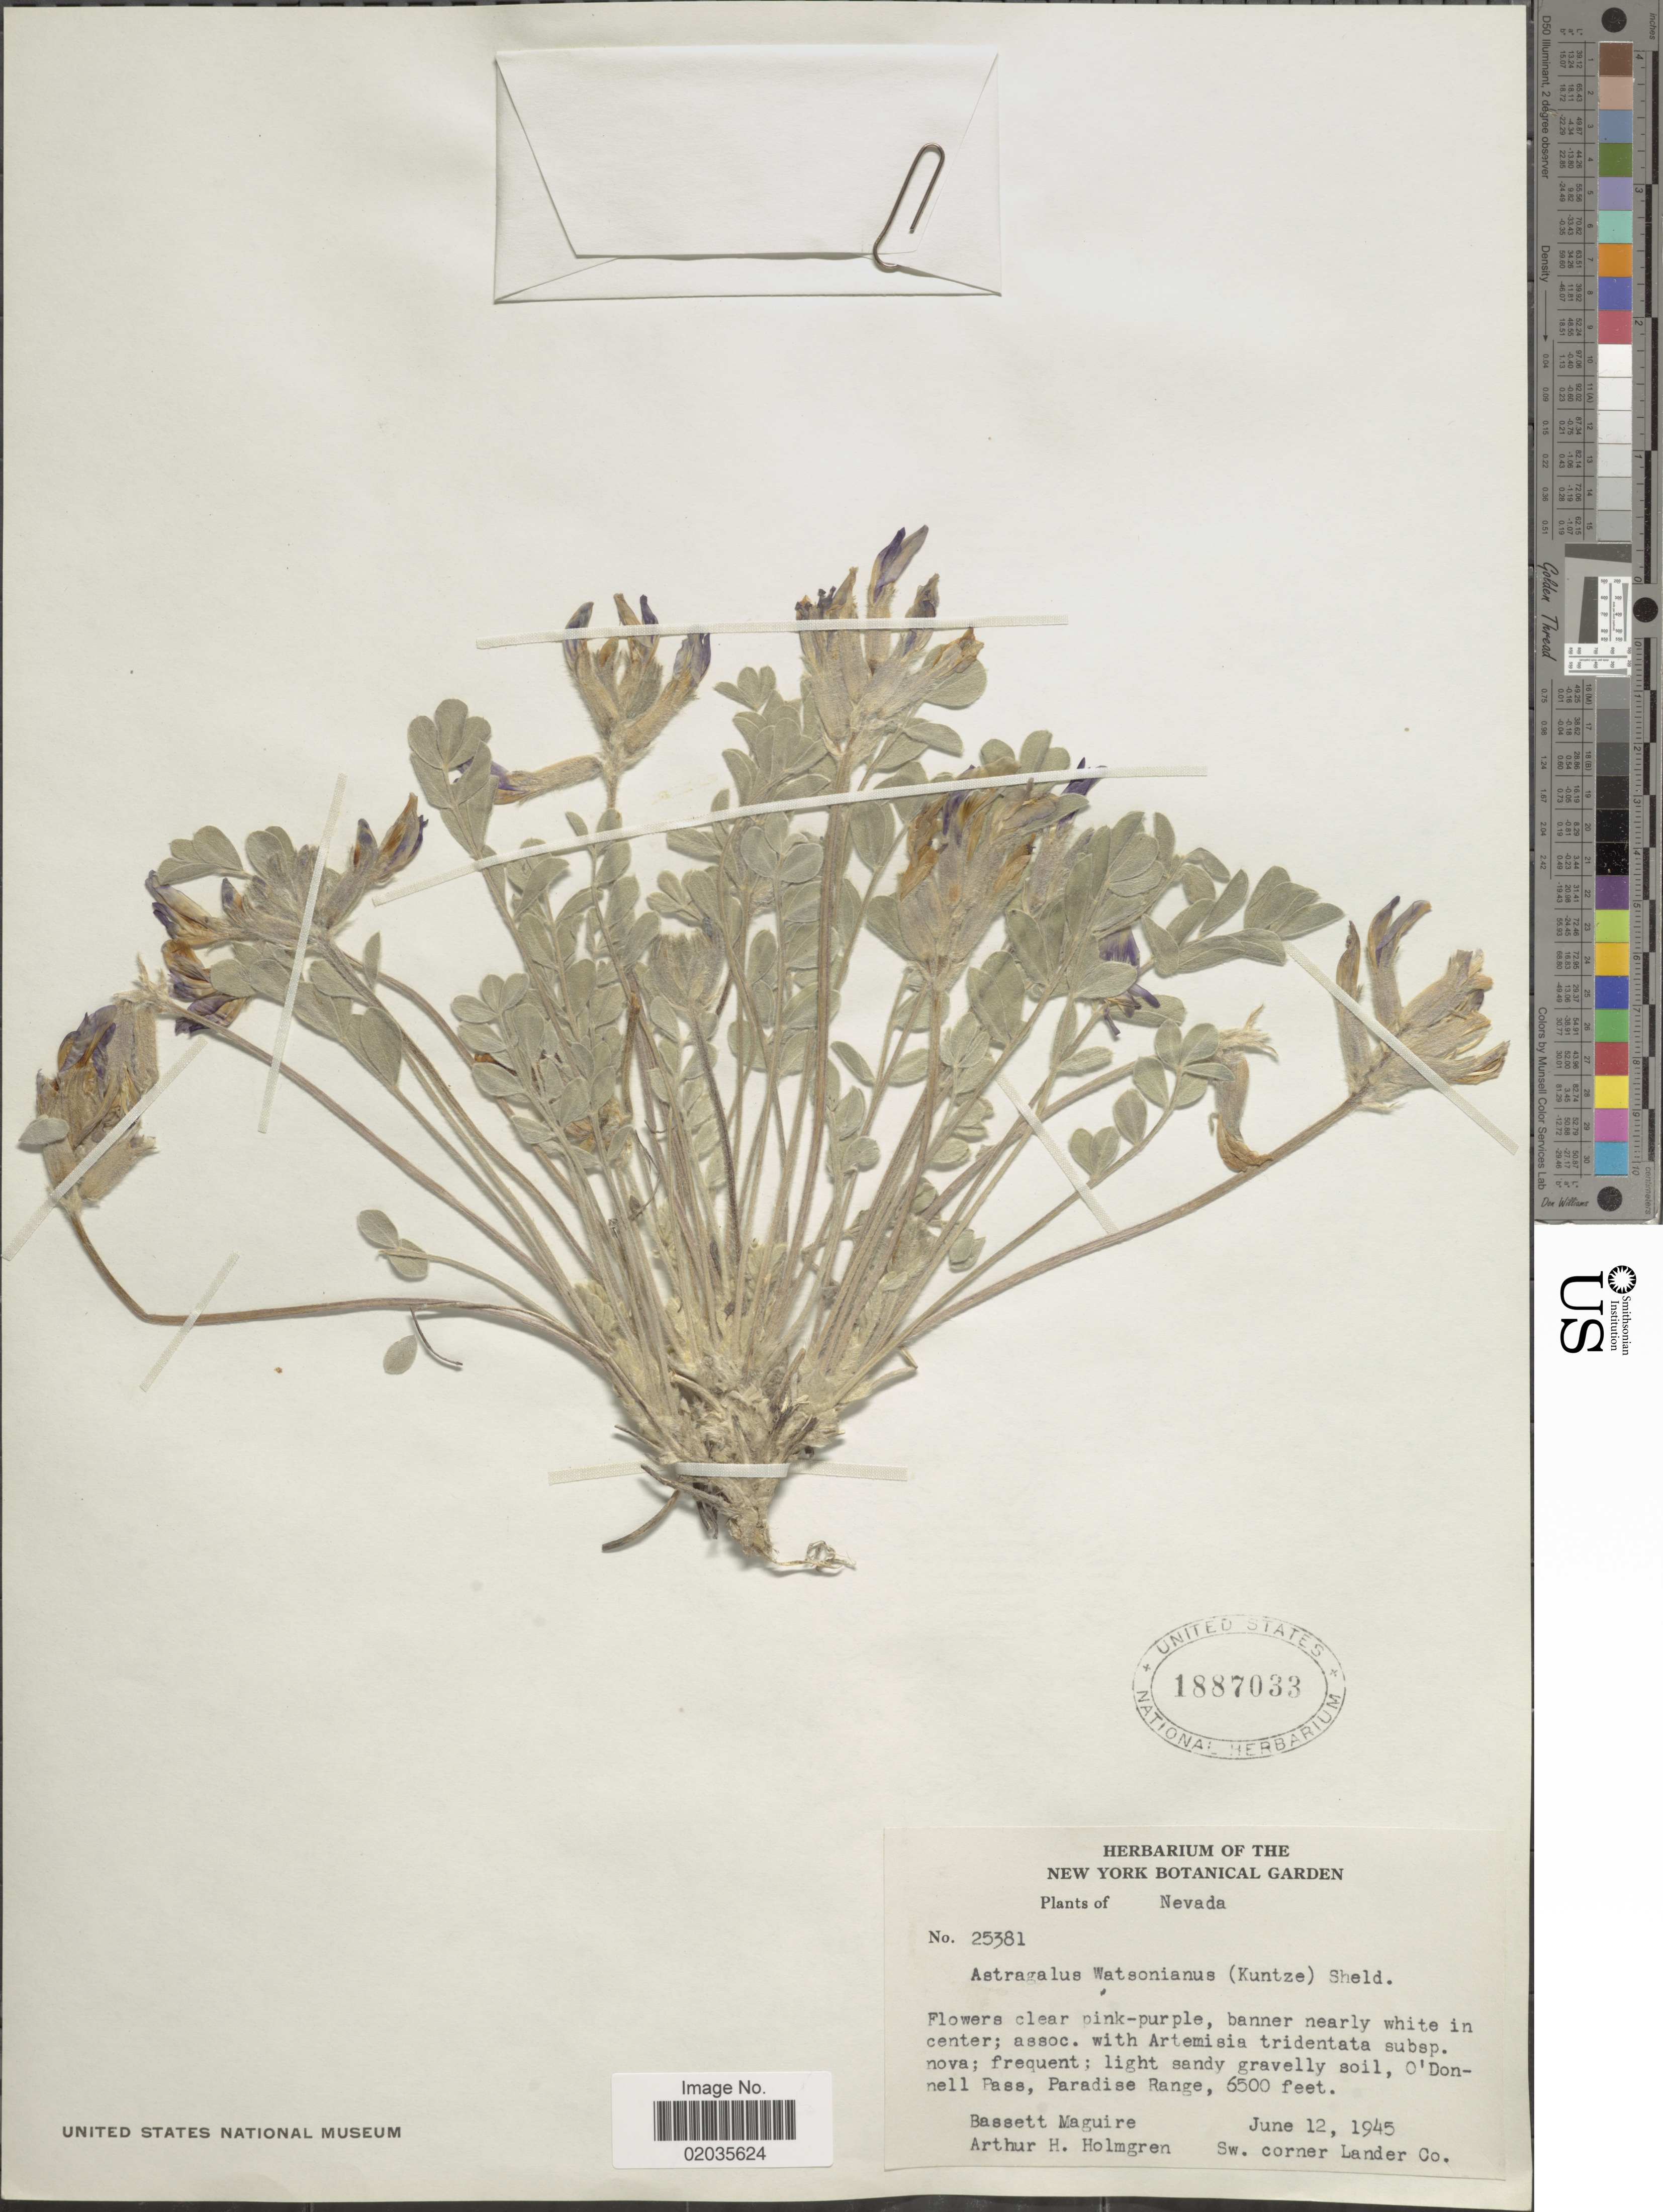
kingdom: Plantae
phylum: Tracheophyta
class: Magnoliopsida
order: Fabales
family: Fabaceae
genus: Astragalus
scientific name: Astragalus watsonianus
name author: (Kuntze) E. Sheld.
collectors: B. Maguire & A. H. Holmgren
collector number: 25381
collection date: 1945-06-12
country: United States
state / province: Nevada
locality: O'Donnell Pass, Paradise Range, Sw. corner Lander Co.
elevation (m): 1981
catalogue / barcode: US 1887033